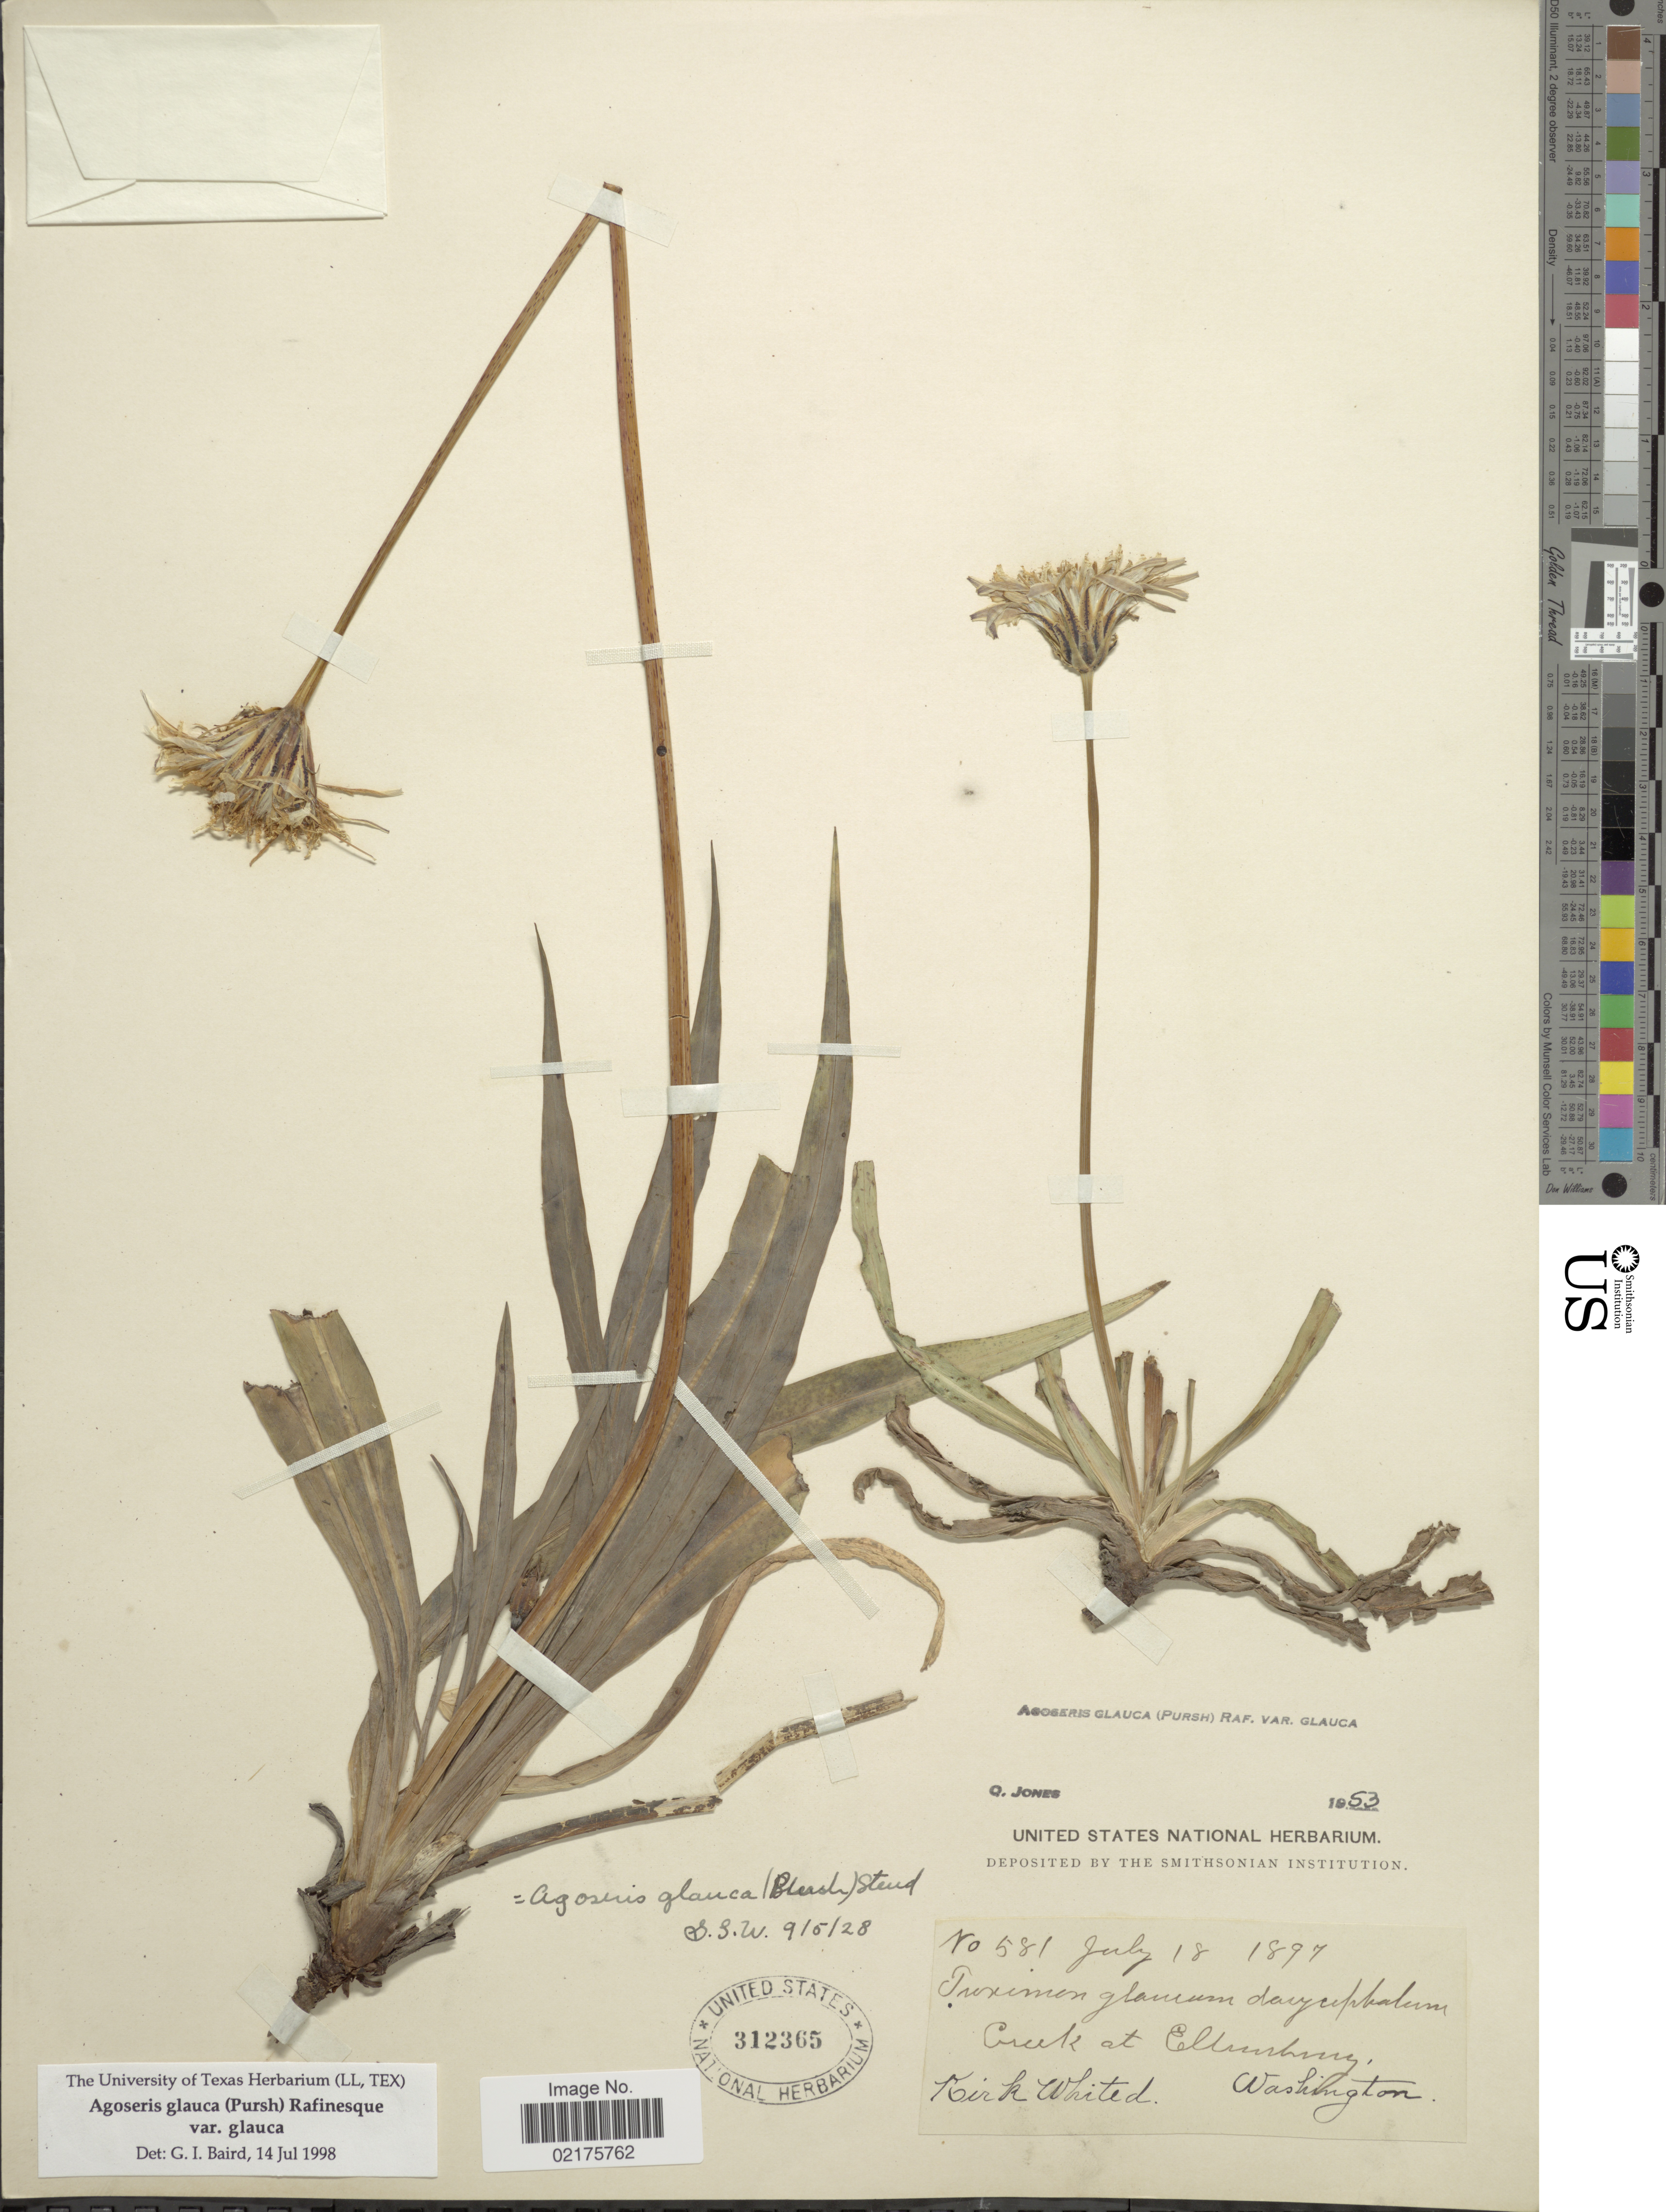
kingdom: Plantae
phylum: Tracheophyta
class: Magnoliopsida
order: Asterales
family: Asteraceae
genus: Agoseris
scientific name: Agoseris glauca var. glauca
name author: (Pursh) Raf.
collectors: K. Whited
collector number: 581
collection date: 1897-07-18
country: United States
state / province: Washington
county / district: Kittitas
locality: Creek at Ellensburg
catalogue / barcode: US 312365